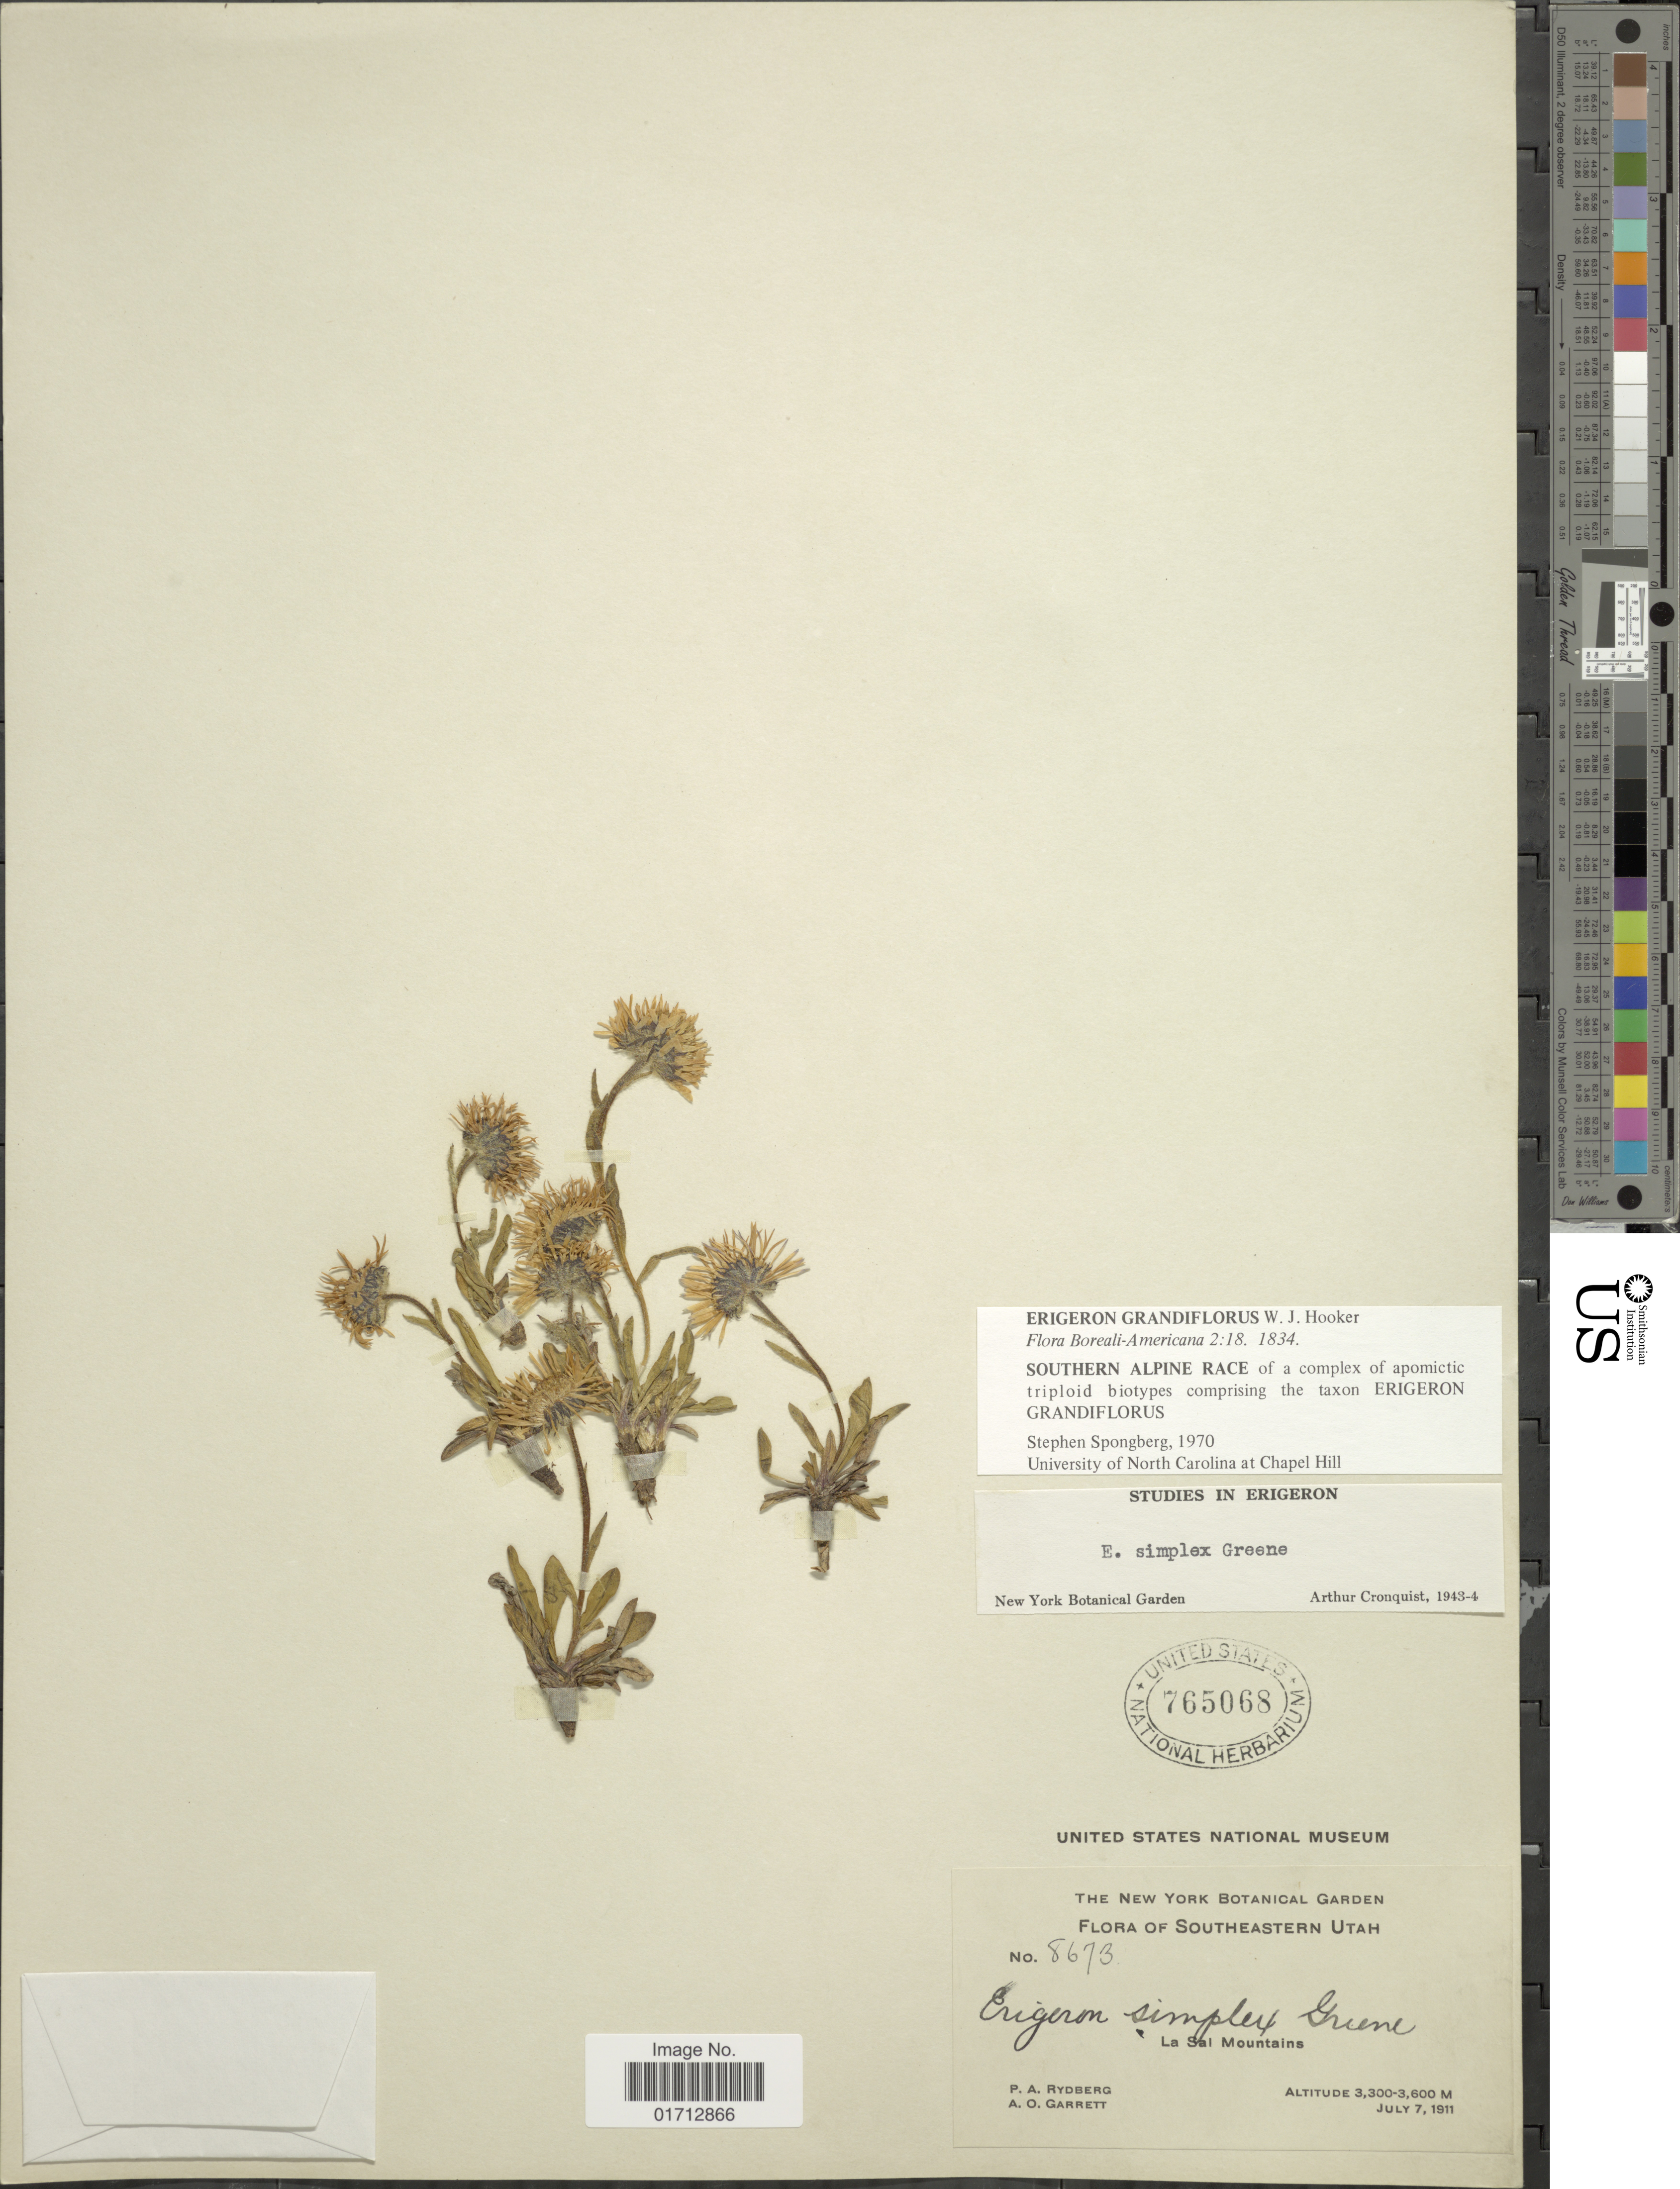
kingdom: Plantae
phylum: Tracheophyta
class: Magnoliopsida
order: Asterales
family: Asteraceae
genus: Erigeron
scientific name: Erigeron grandiflorus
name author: Hook.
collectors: P. A. Rydberg & A. O. Garrett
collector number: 8673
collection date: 1911-07-07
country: United States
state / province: Utah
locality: Southern Utah, La Sal Mountains.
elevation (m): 3300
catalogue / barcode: US 765068